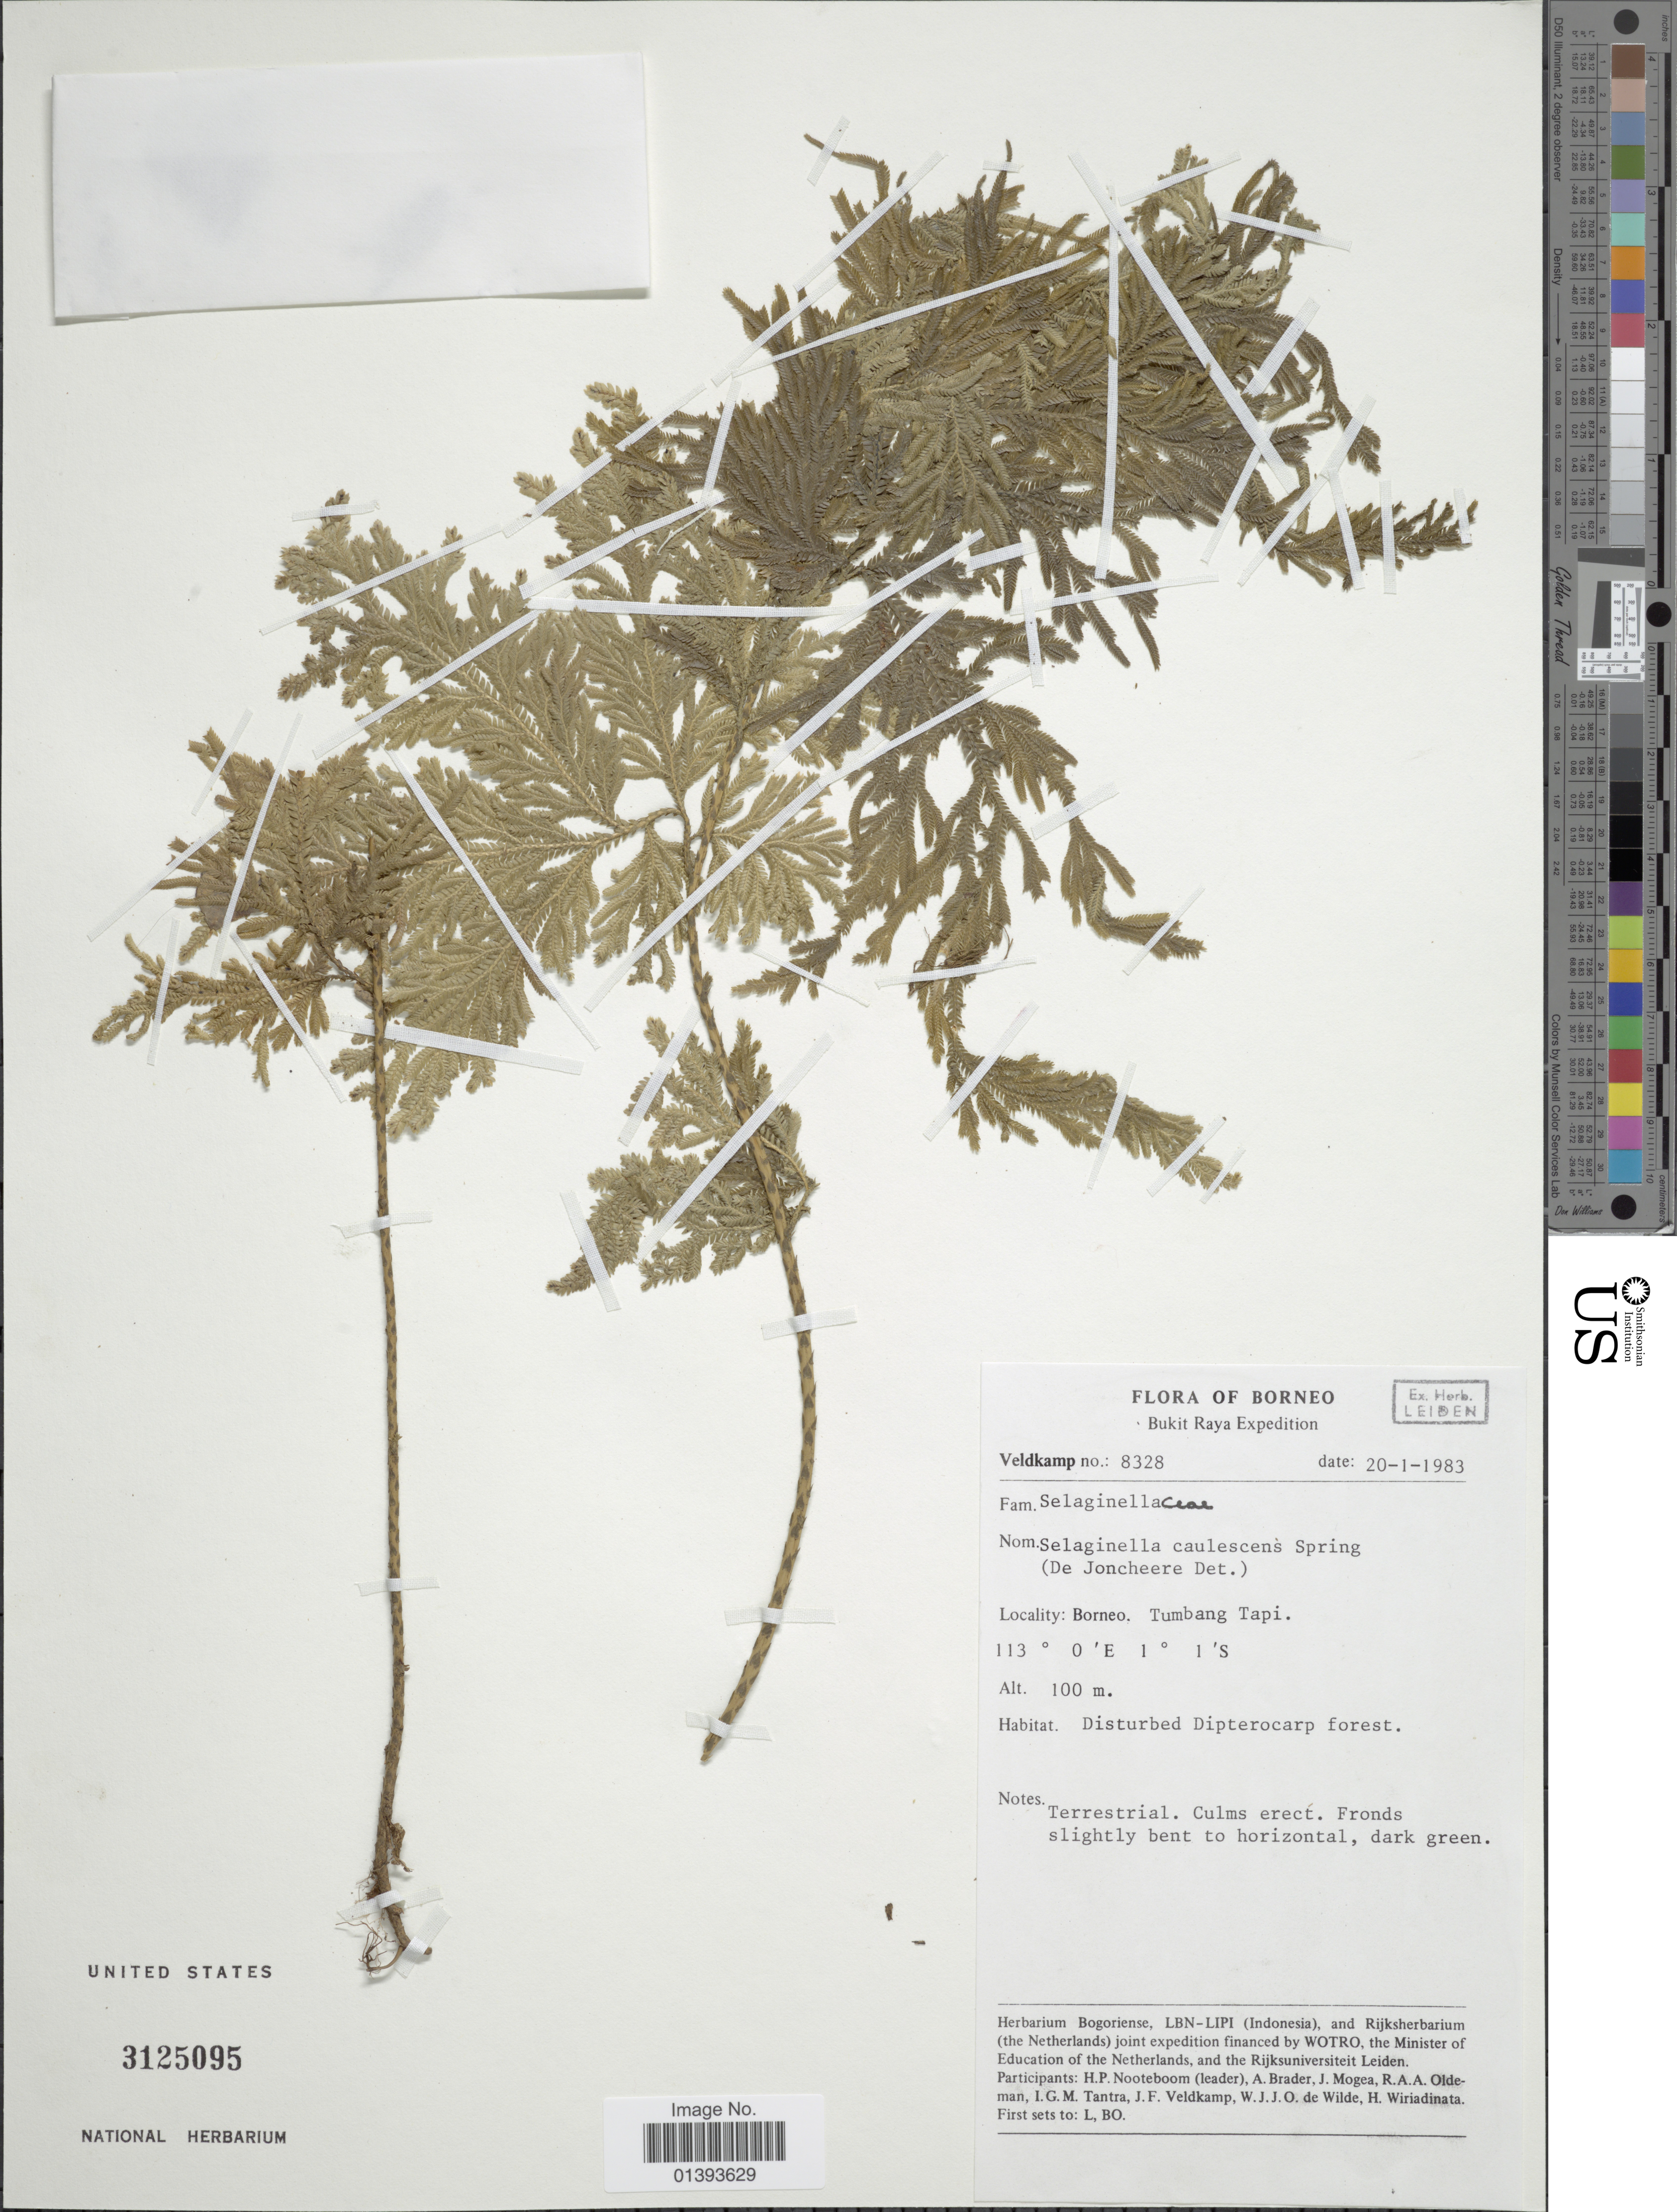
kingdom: Plantae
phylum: Tracheophyta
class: Lycopodiopsida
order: Selaginellales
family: Selaginellaceae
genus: Selaginella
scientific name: Selaginella caulescens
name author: Spring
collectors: -. Veldkamp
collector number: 8328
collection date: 1983-01-20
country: Malaysia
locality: Borneo, Bukit Raja, Tumbang Tapo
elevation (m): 100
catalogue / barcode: US 3125095